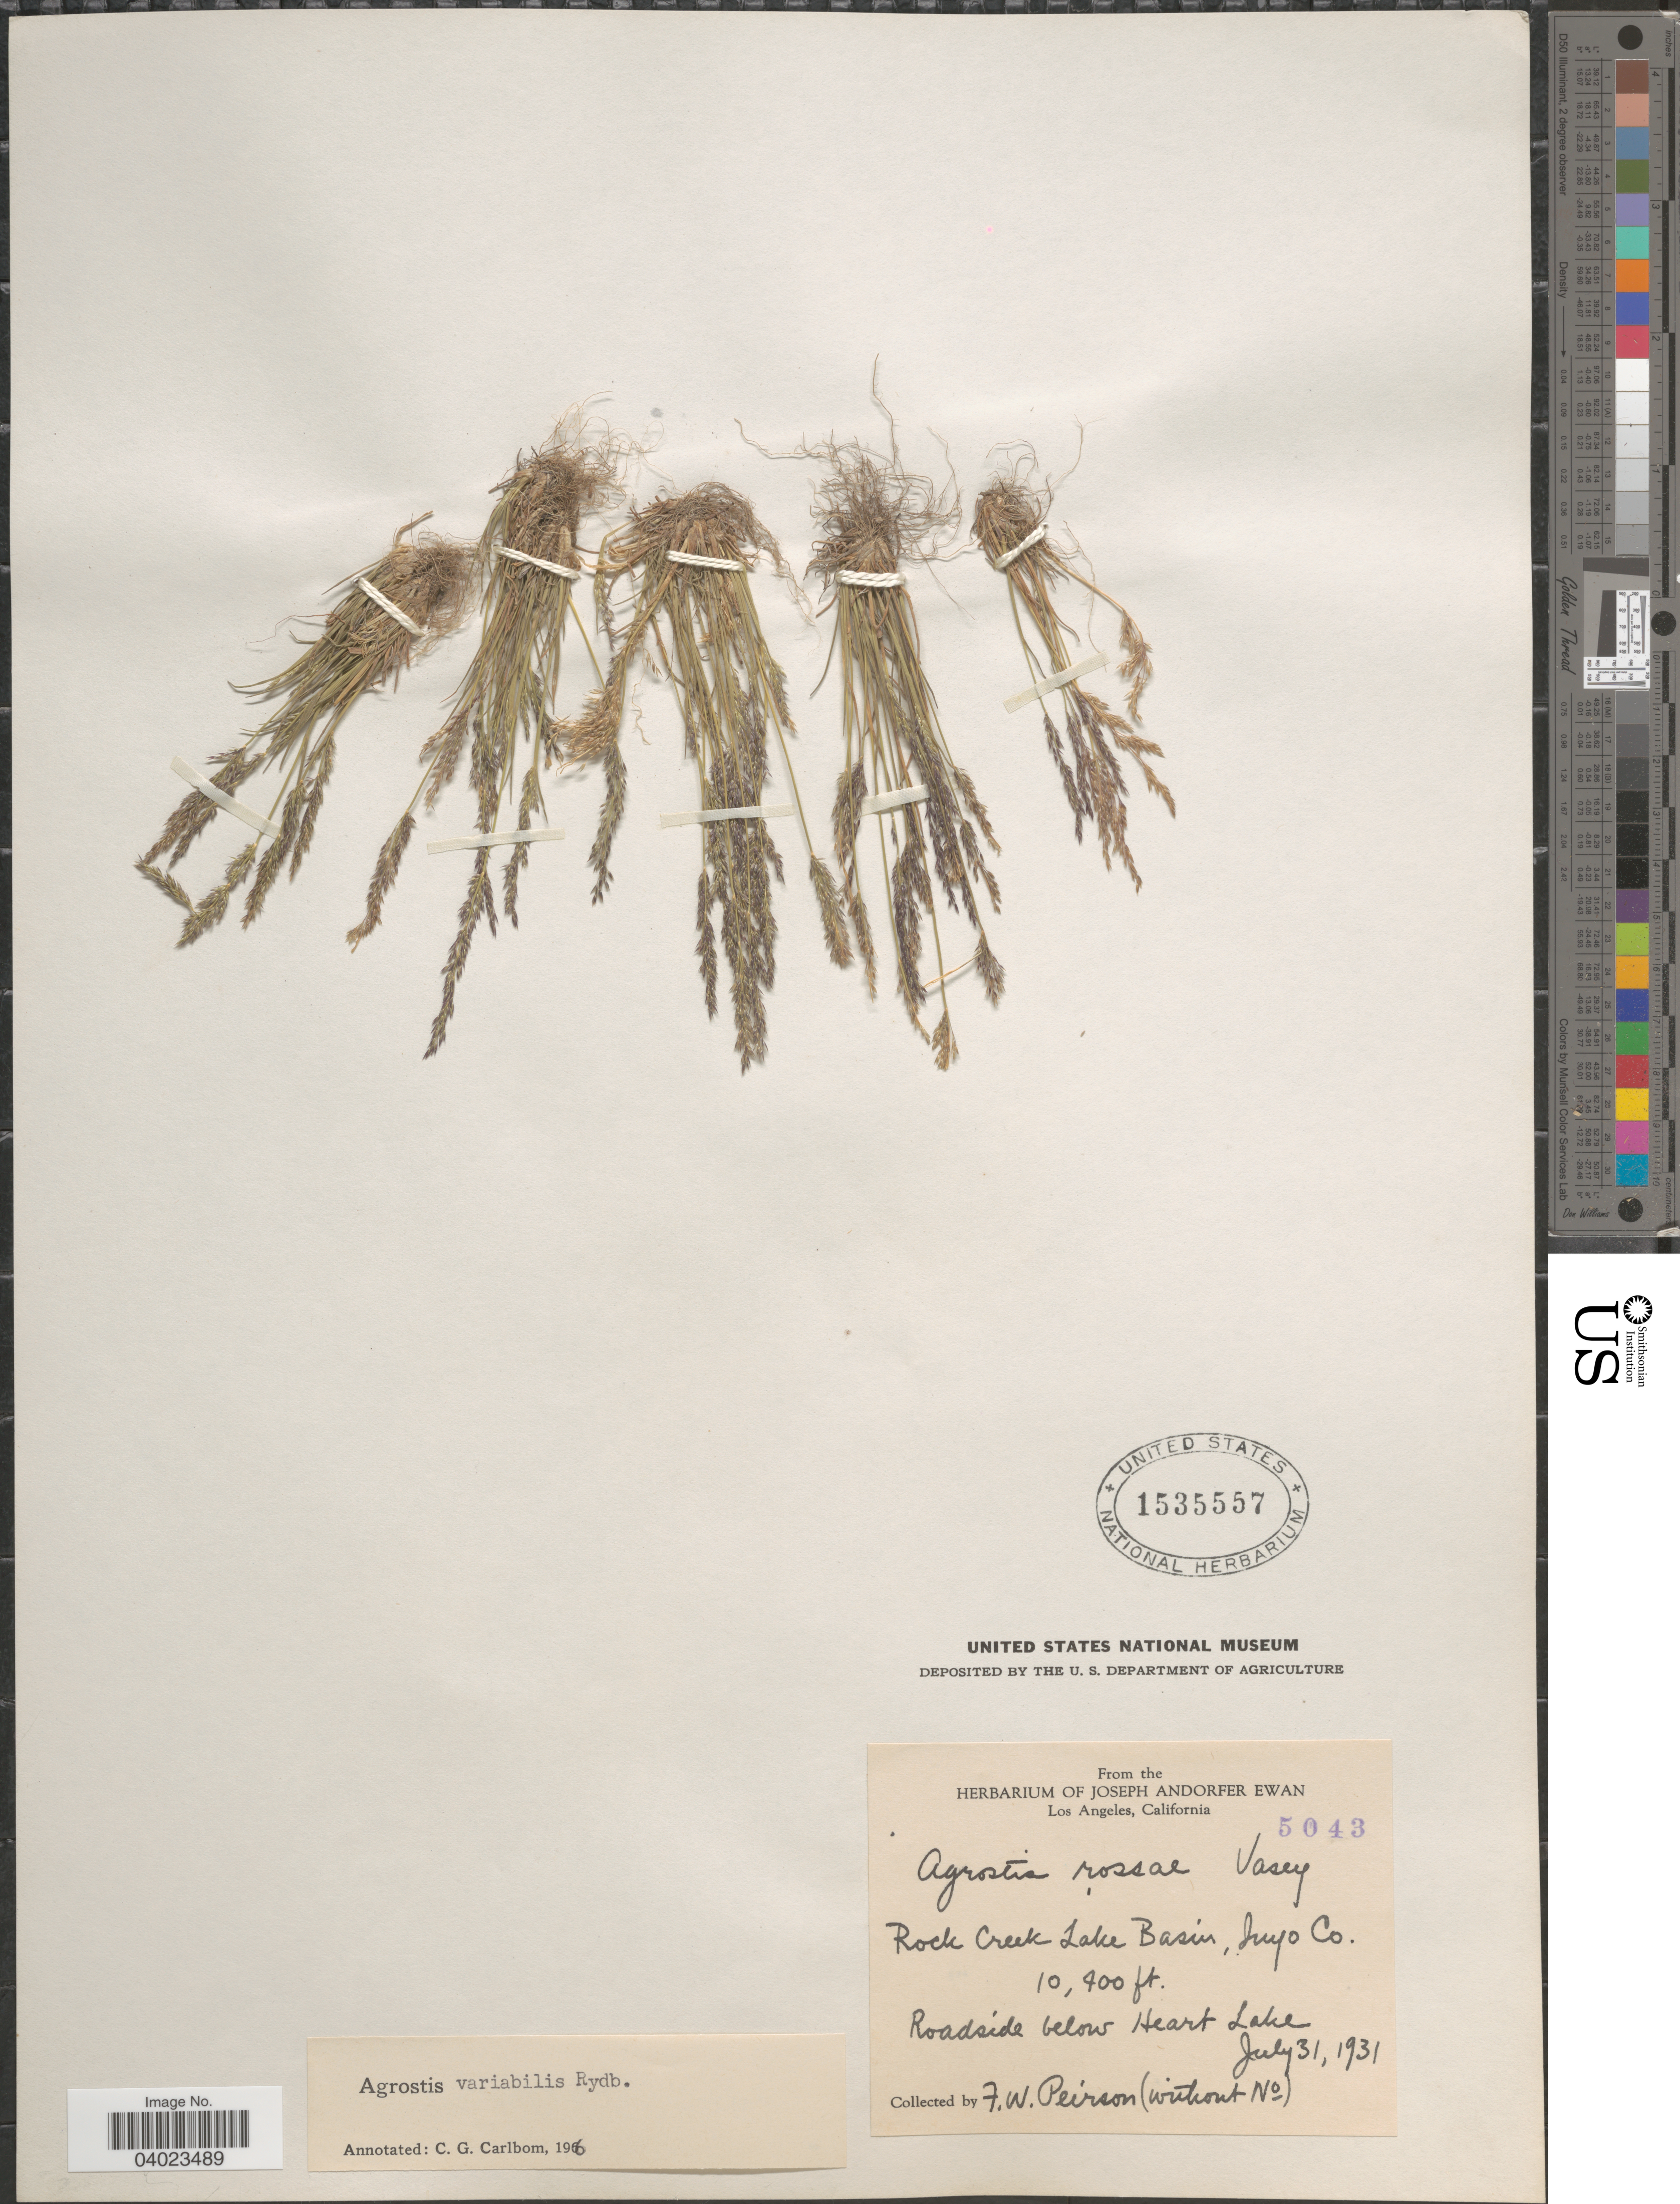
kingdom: Plantae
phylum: Tracheophyta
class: Liliopsida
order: Poales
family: Poaceae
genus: Agrostis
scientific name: Agrostis variabilis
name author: Rydb.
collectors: F. Peirson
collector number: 5043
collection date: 1931-07-31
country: United States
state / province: California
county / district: Inyo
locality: Rock Creek Lake Basin, Inyo Co. Roadside below Heart Lake.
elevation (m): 3170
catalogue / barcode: US 1535557